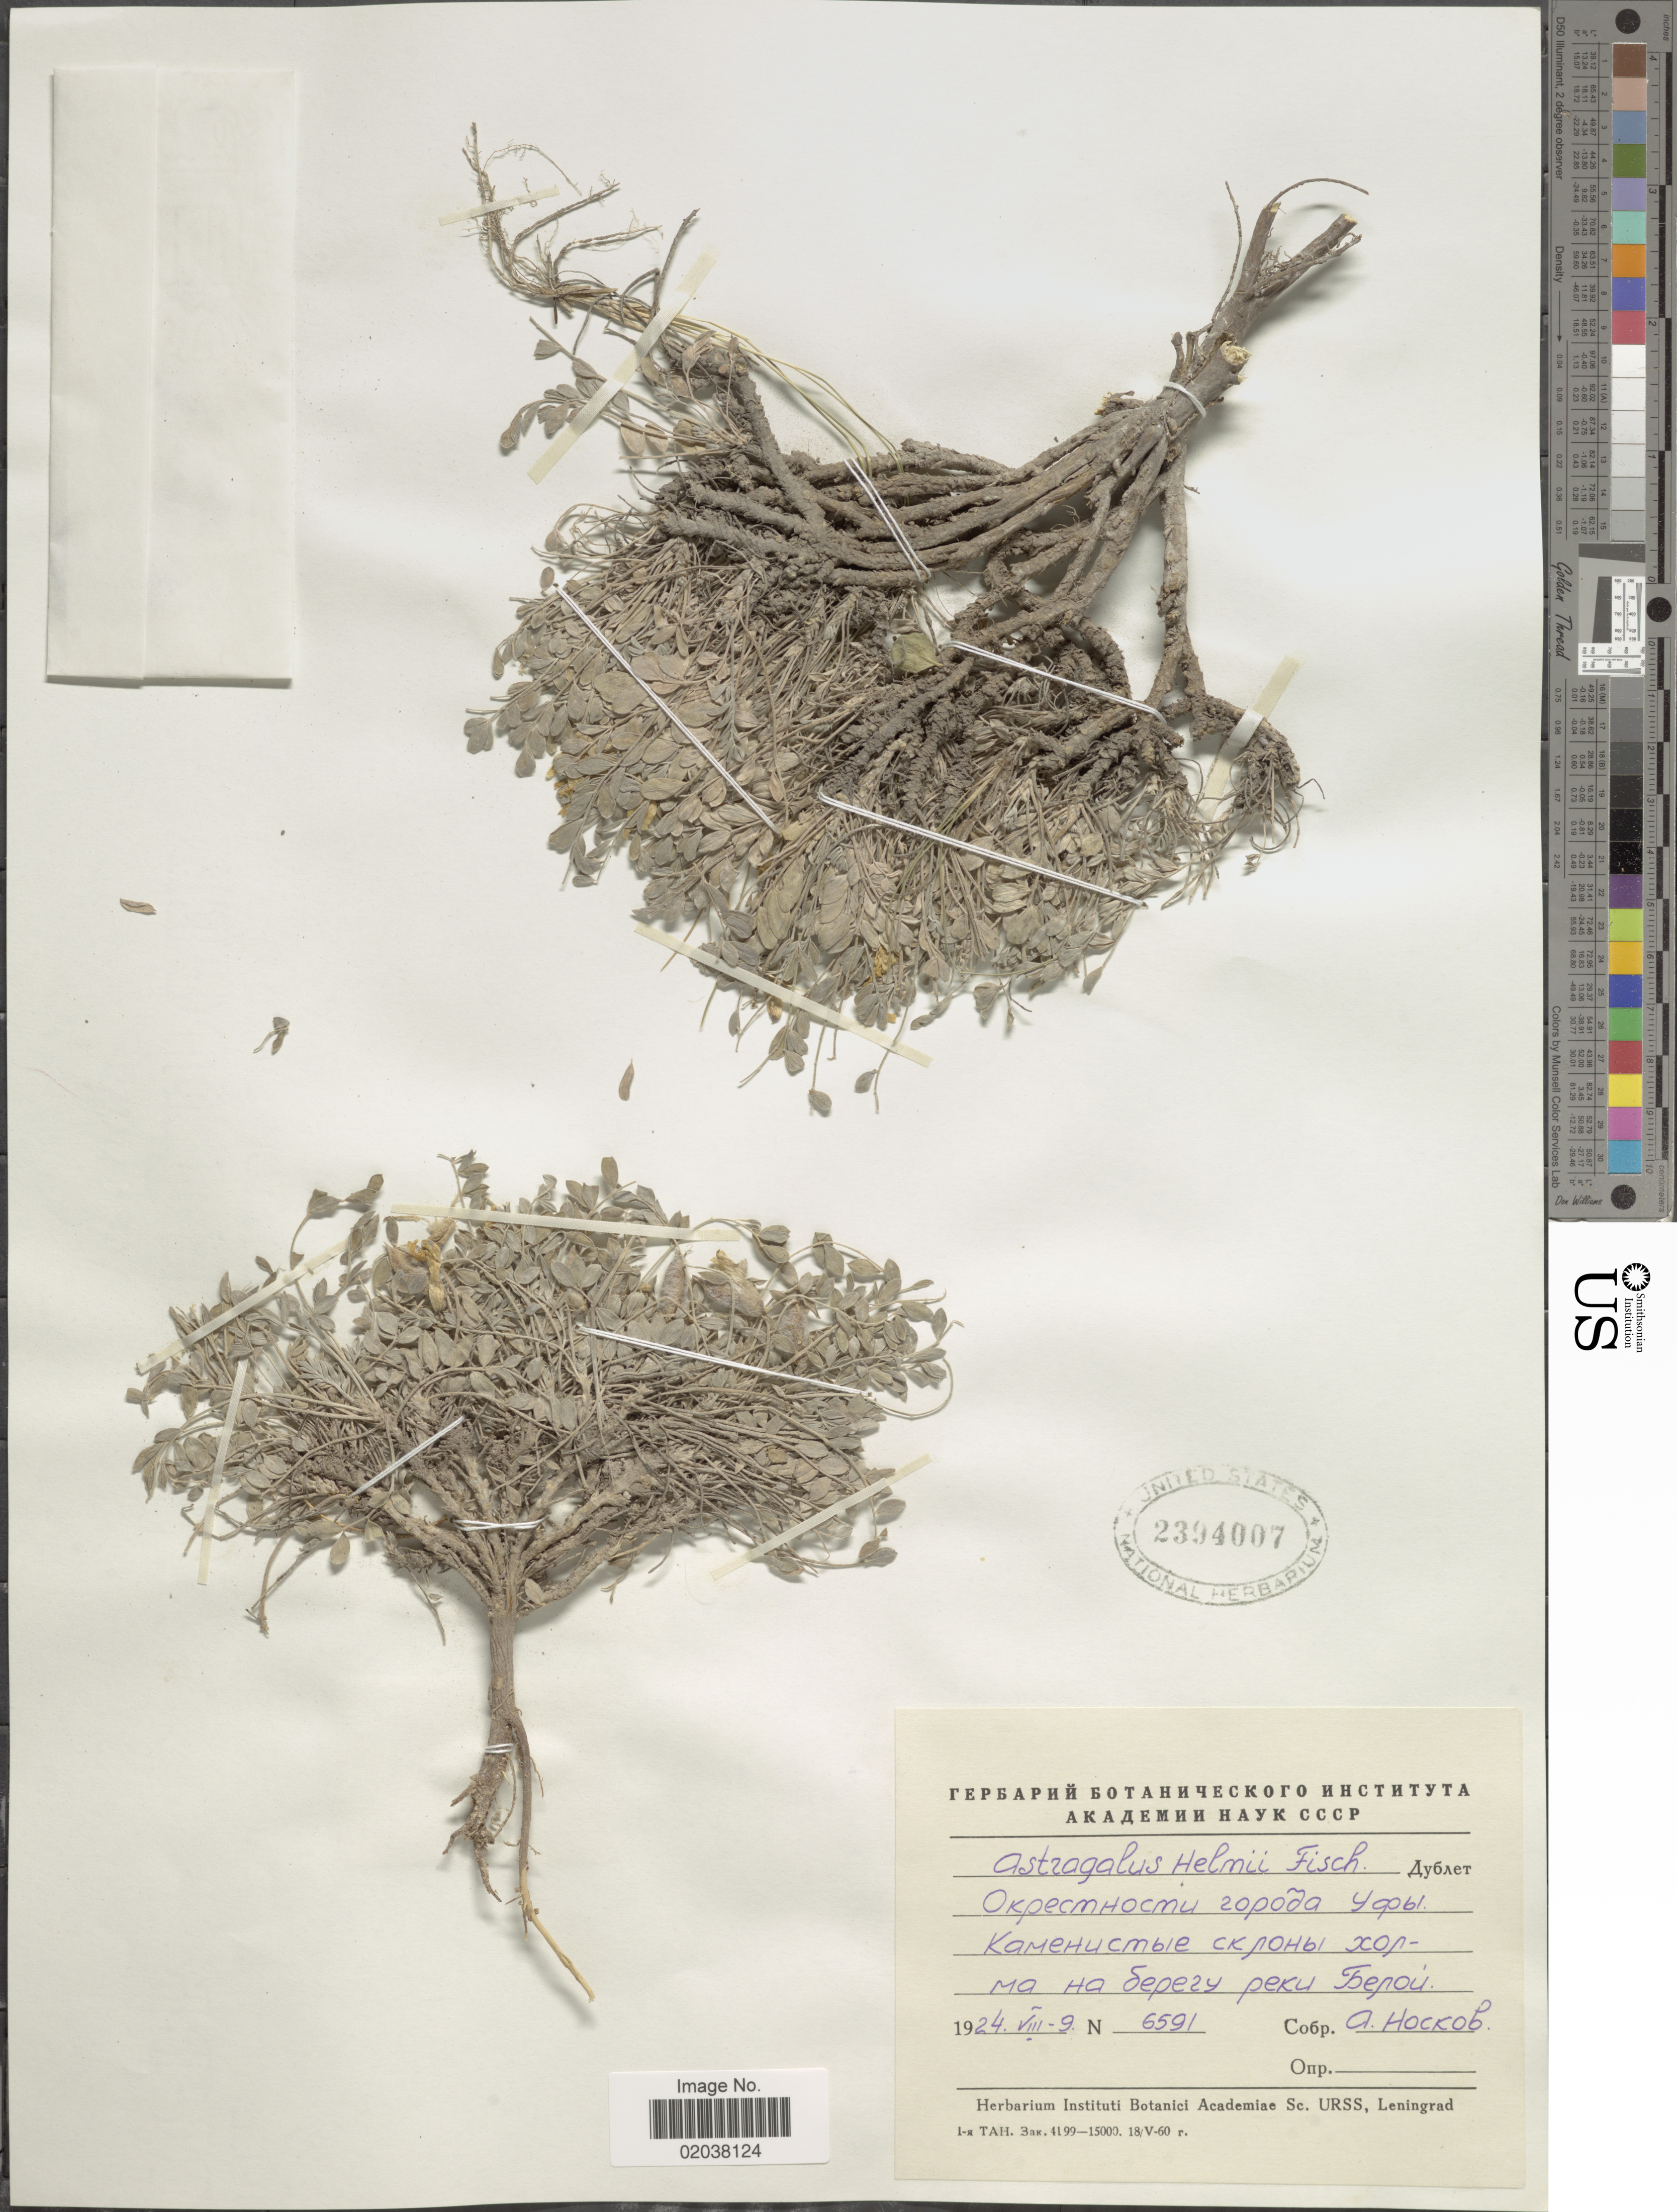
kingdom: Plantae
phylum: Tracheophyta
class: Magnoliopsida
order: Fabales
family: Fabaceae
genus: Astragalus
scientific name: Astragalus helmii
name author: DC.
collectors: A. Noskov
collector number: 6591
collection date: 1934-08-09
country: Russian Federation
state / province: Bashkortostan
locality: Vicinity of Ufa, shore of river Belaya.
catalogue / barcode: US 2394007